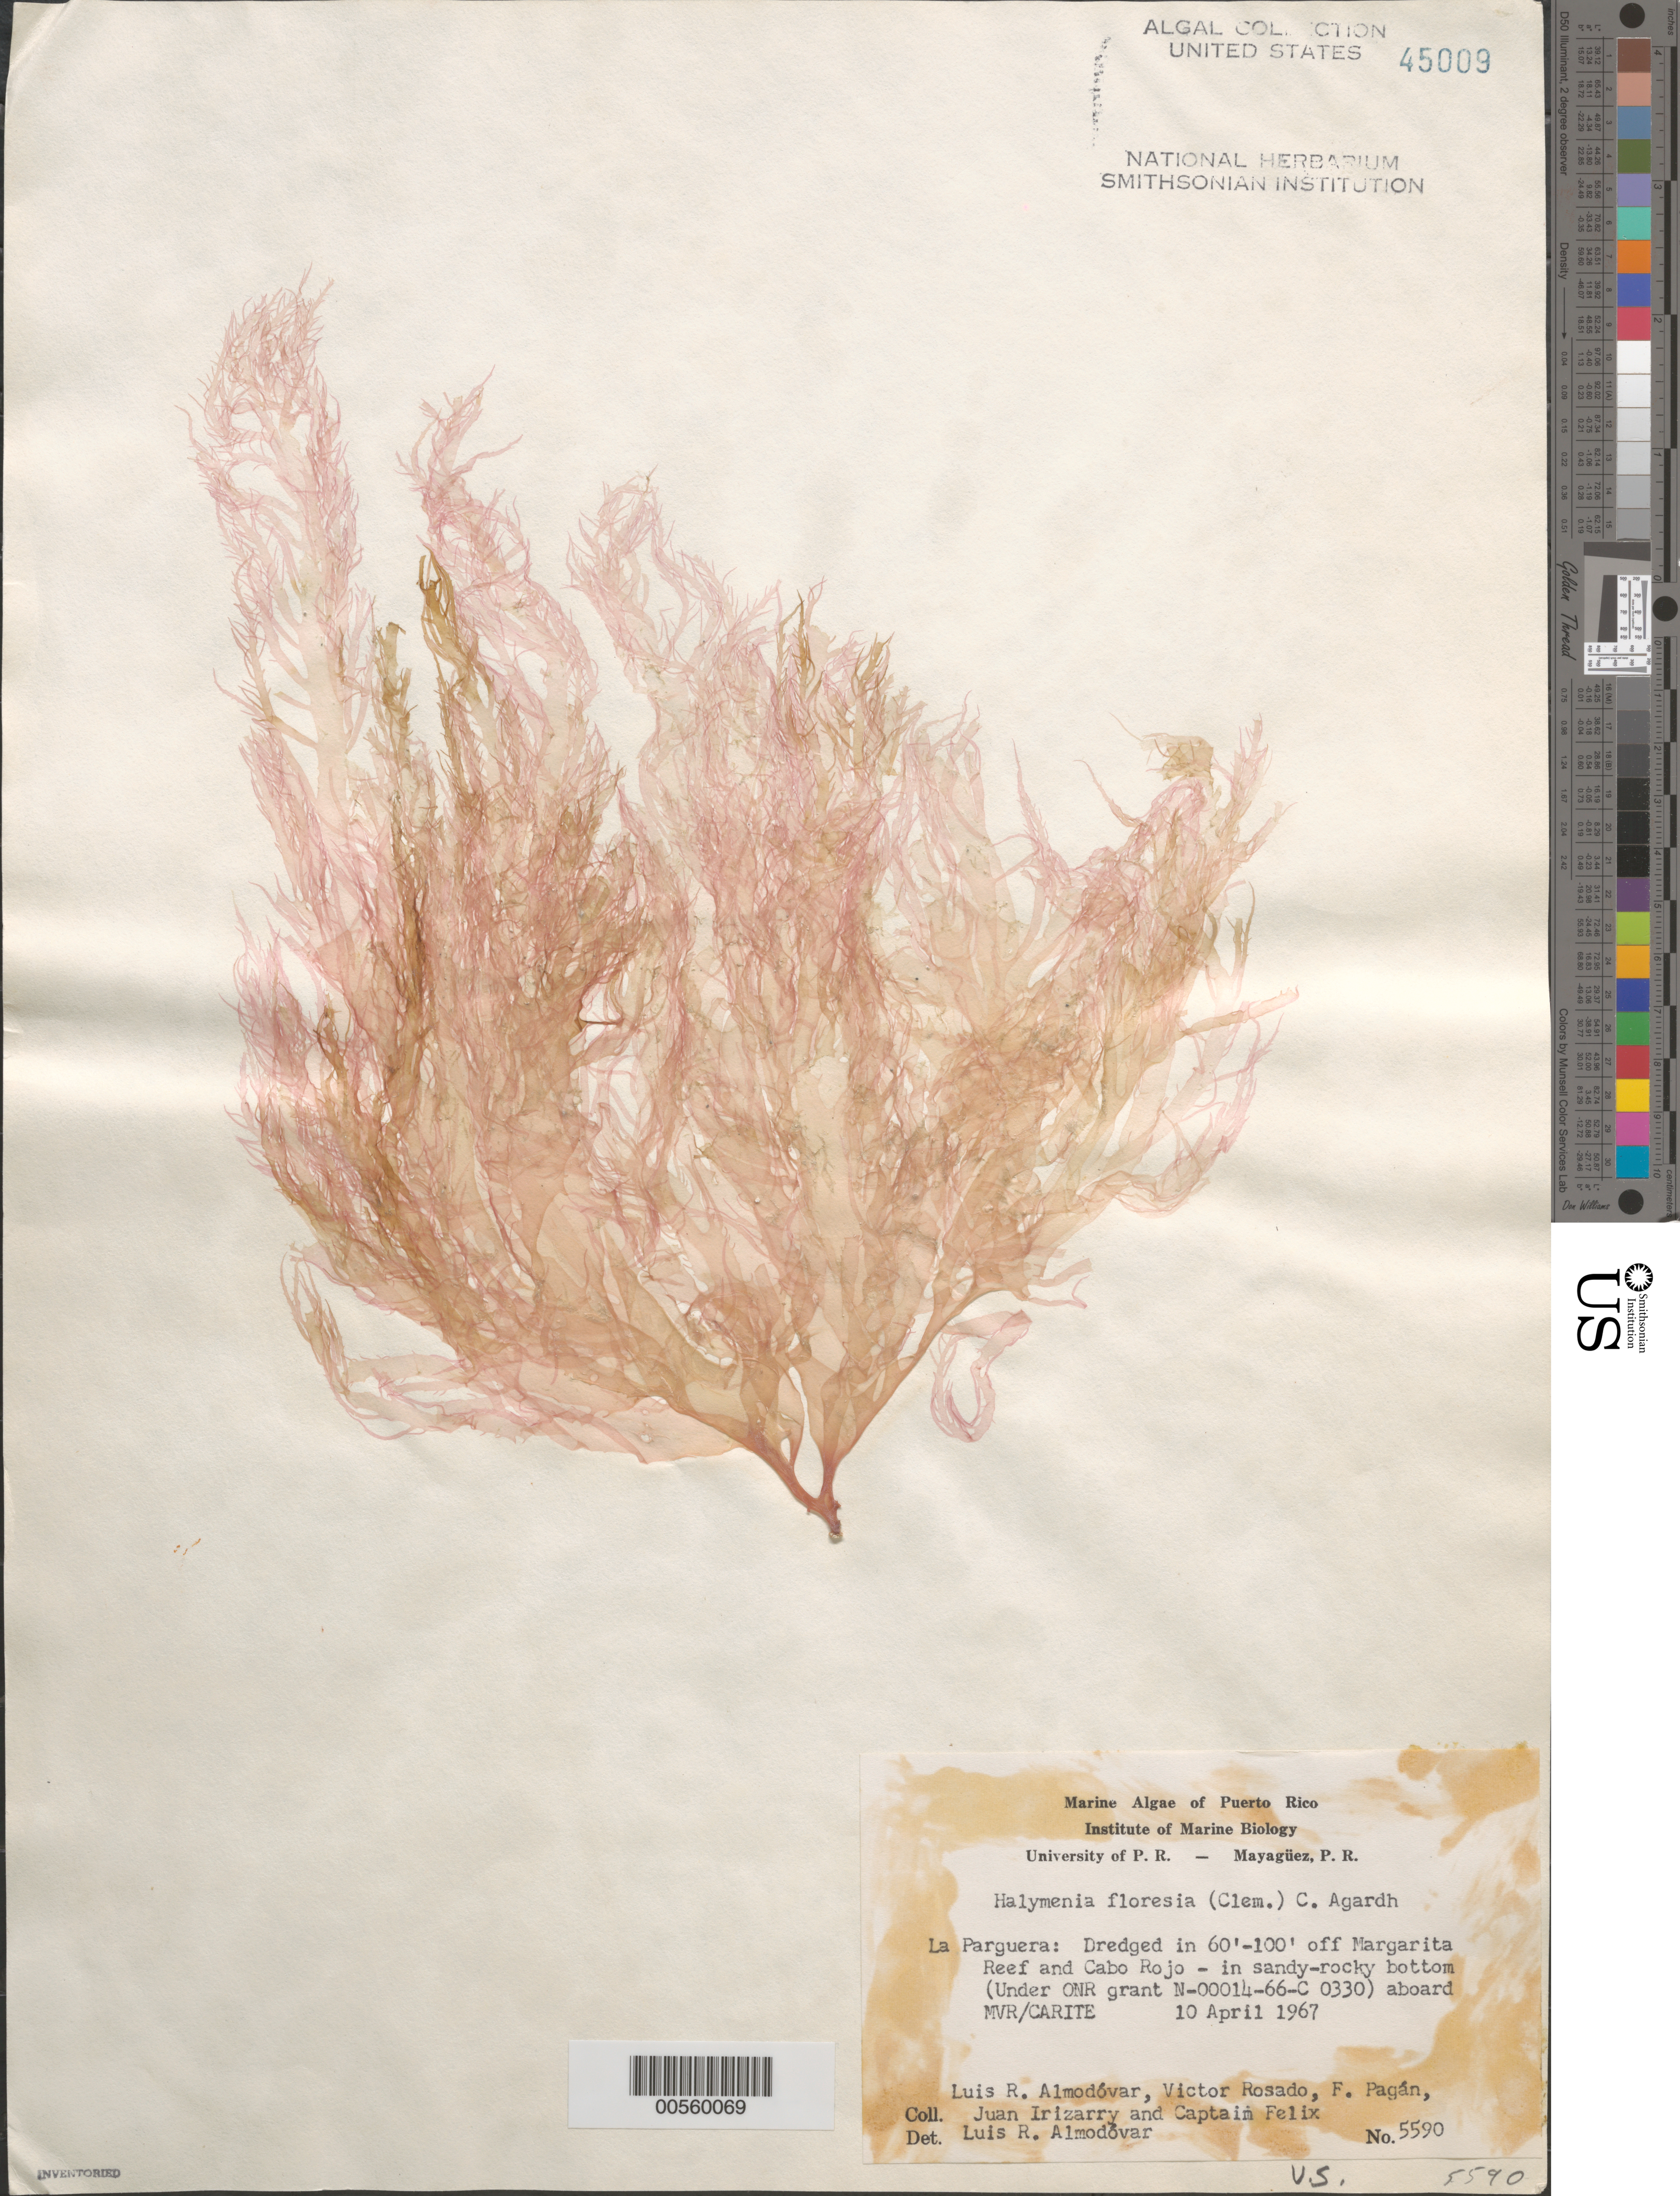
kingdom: Plantae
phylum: Rhodophyta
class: Florideophyceae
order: Halymeniales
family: Halymeniaceae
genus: Halymenia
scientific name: Halymenia floresii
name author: (Clemente) C. Agardh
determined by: Almodovar, L. R.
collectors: L. Almodovar, V. Rosado, F. Pagan, J. Irizarry & C. Felix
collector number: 5590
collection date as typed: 10 Apr 1967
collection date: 1967-04-10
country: Puerto Rico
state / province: Lajas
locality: La Parguera, off Margarita Reef and Cabo Rojo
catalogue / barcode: US 45009